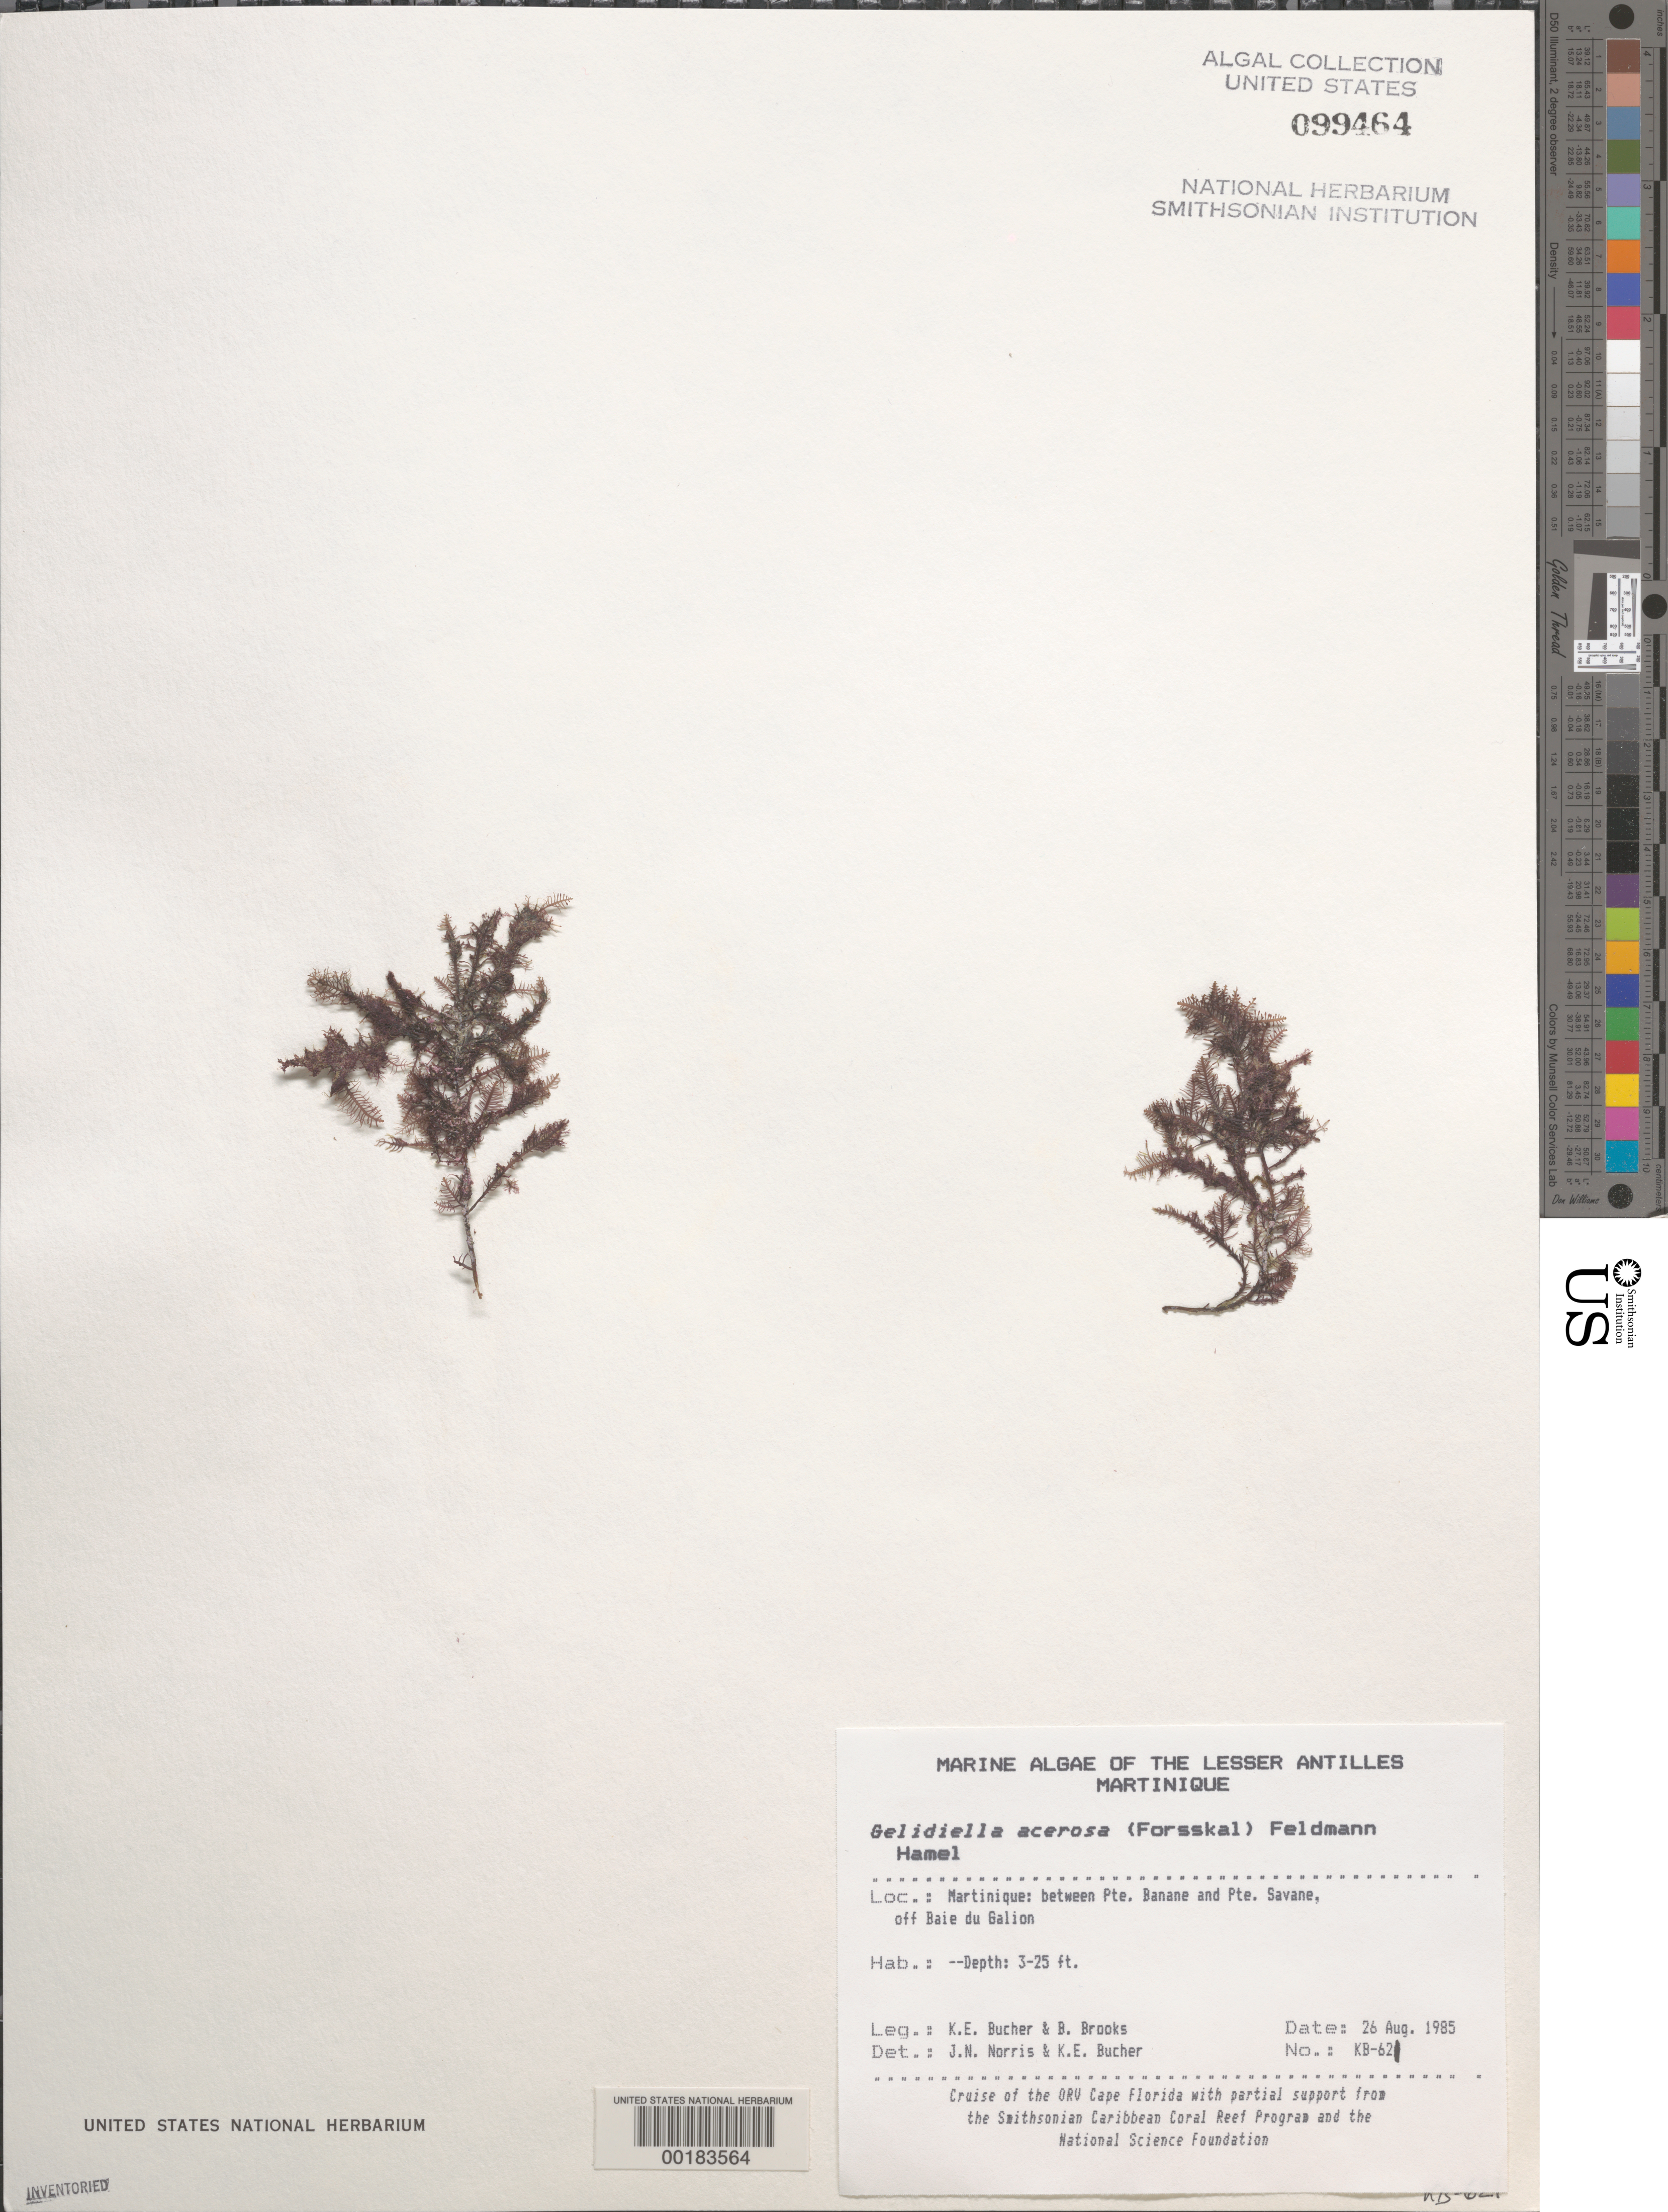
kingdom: Plantae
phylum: Rhodophyta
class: Florideophyceae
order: Gelidiales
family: Gelidiellaceae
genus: Gelidiella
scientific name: Gelidiella acerosa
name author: (Forssk.) Feldmann & G. Hamel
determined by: Norris, J. N.; Bucher, K. E.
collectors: K. E. Bucher & B. Brooks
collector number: Kb-621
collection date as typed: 26 Aug 1985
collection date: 1985-08-26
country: Martinique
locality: Between Pointe Banane and Pointe Savane, off Baie du Galion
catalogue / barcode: US 99464